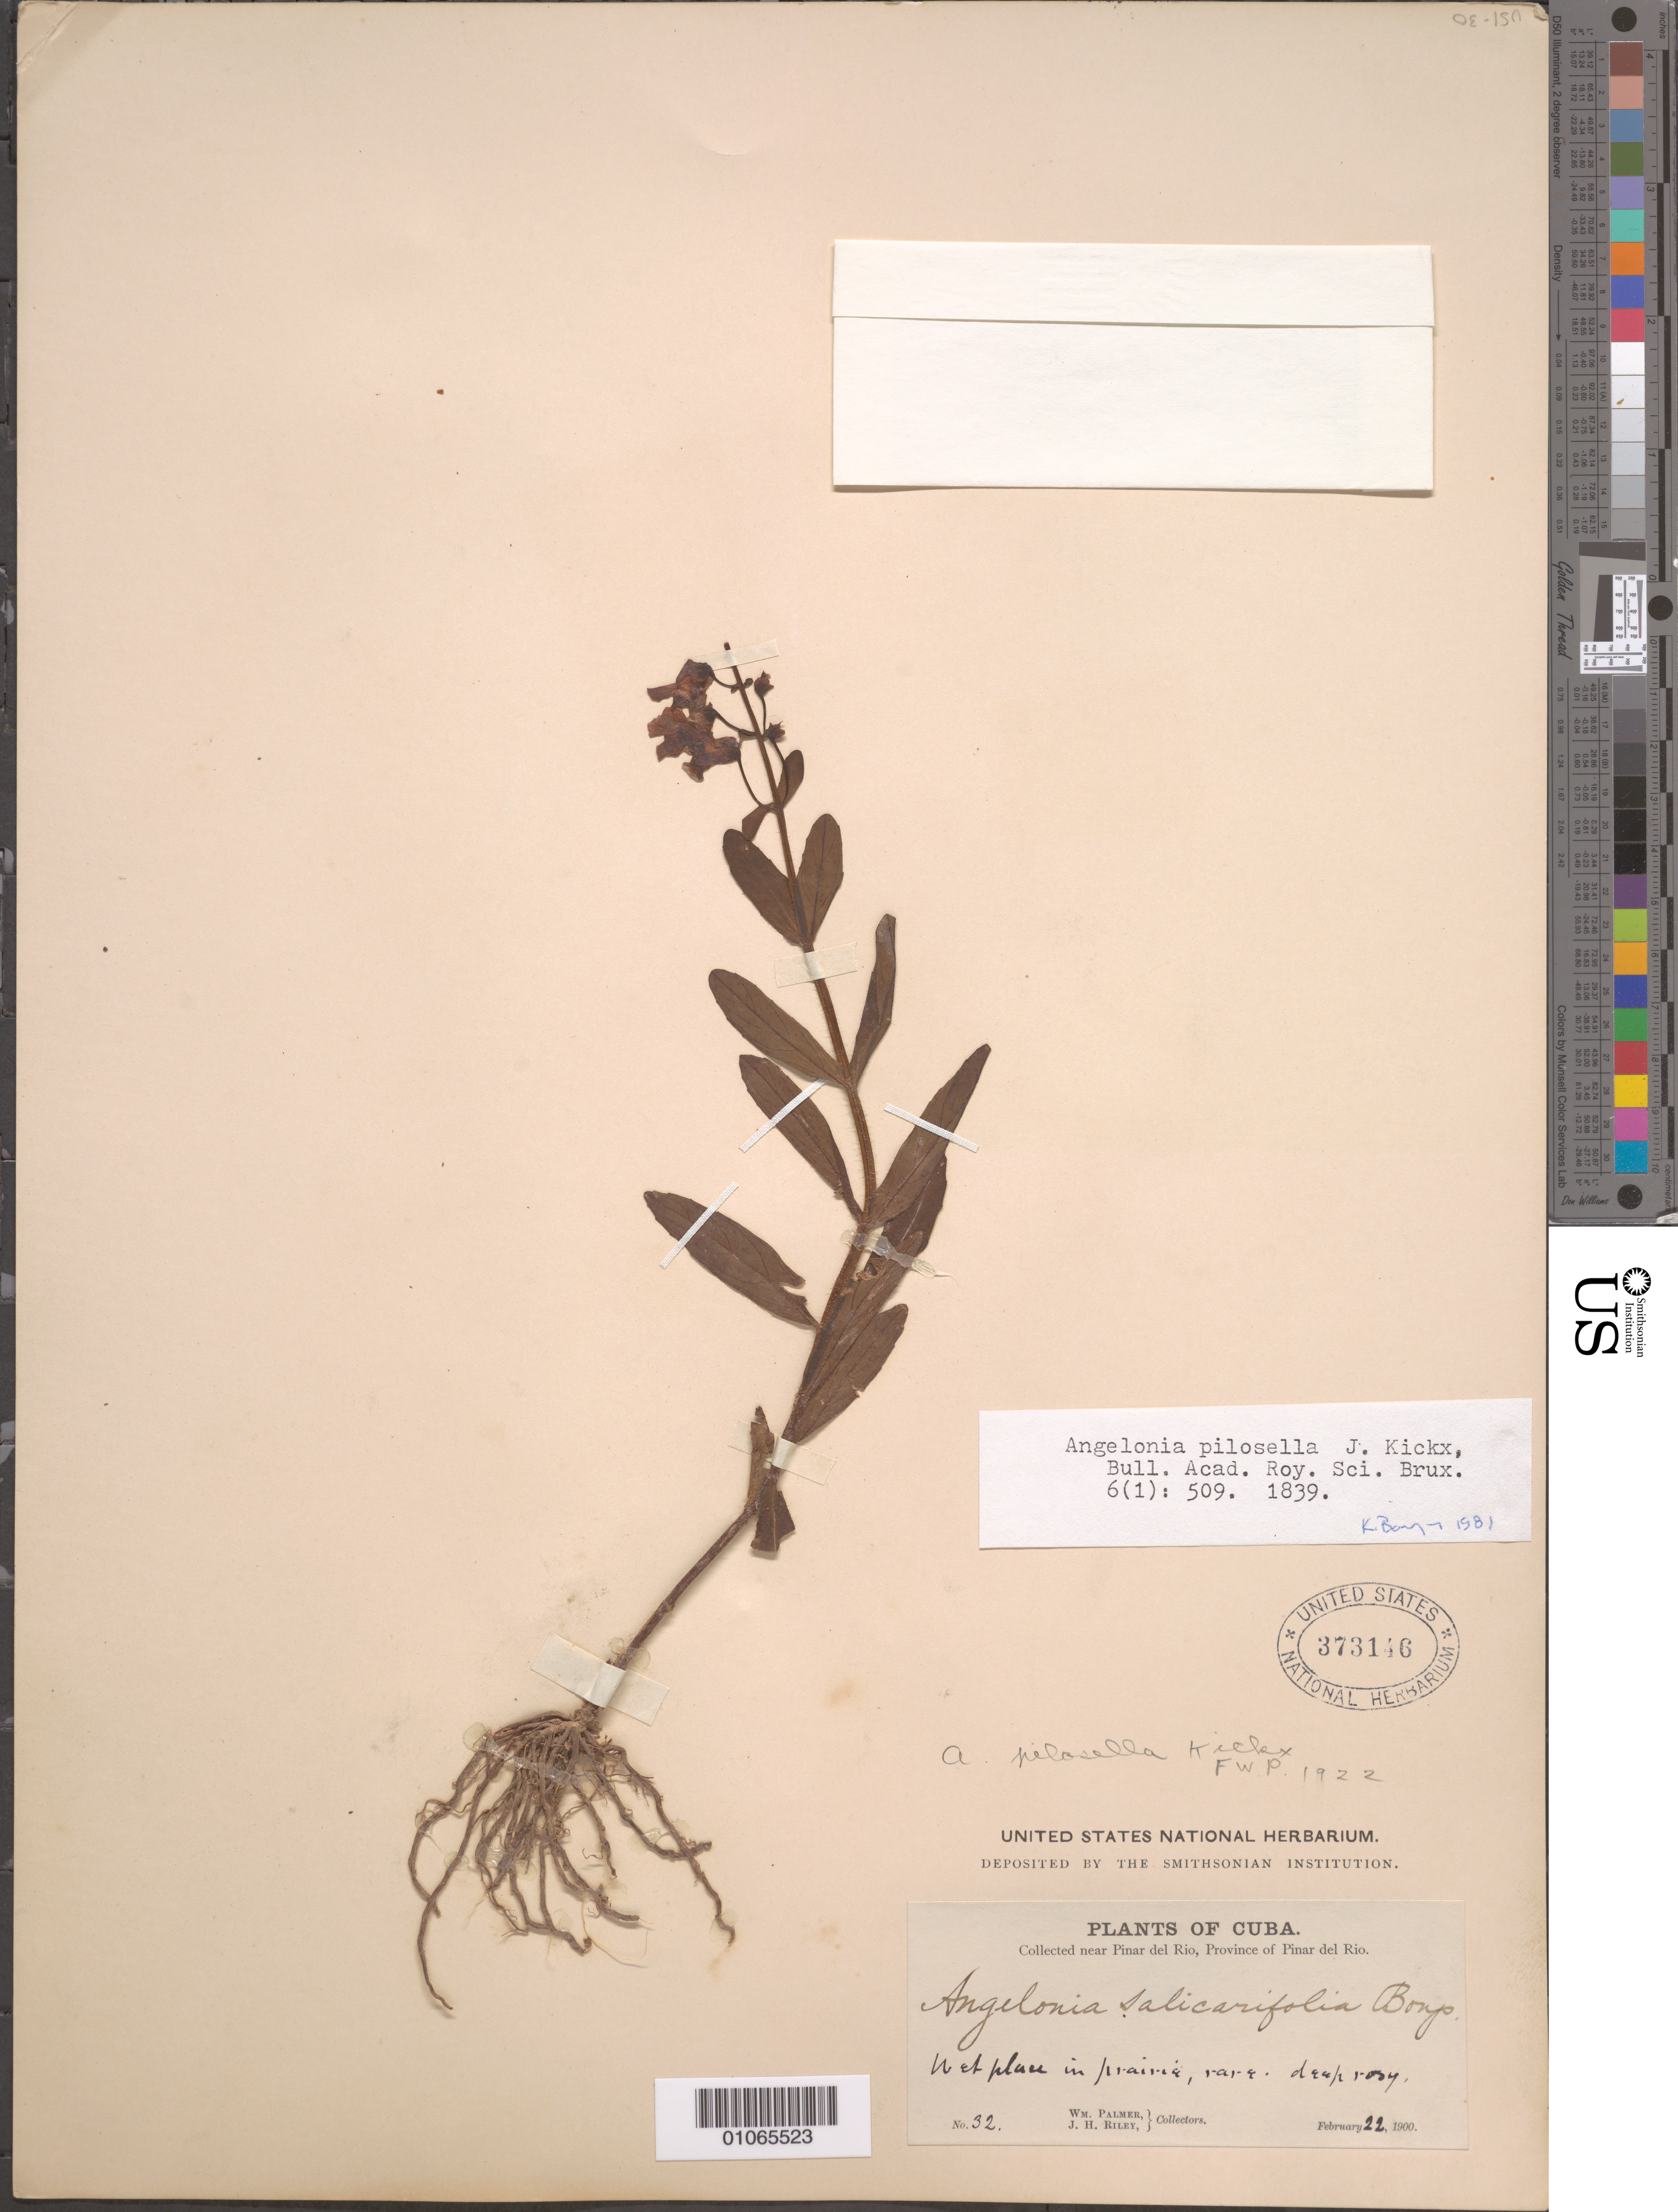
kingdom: Plantae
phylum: Tracheophyta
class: Magnoliopsida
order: Lamiales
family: Plantaginaceae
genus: Angelonia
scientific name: Angelonia pilosella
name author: J. Kickx f.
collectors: W. Palmer & J. C. Riley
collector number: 32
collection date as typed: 22 Feb 1900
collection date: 1900-02-22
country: Cuba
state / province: Pinar del Rio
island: Cuba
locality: Collected near Pinar del Rio Wet place in prairie, rare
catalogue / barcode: US 373146